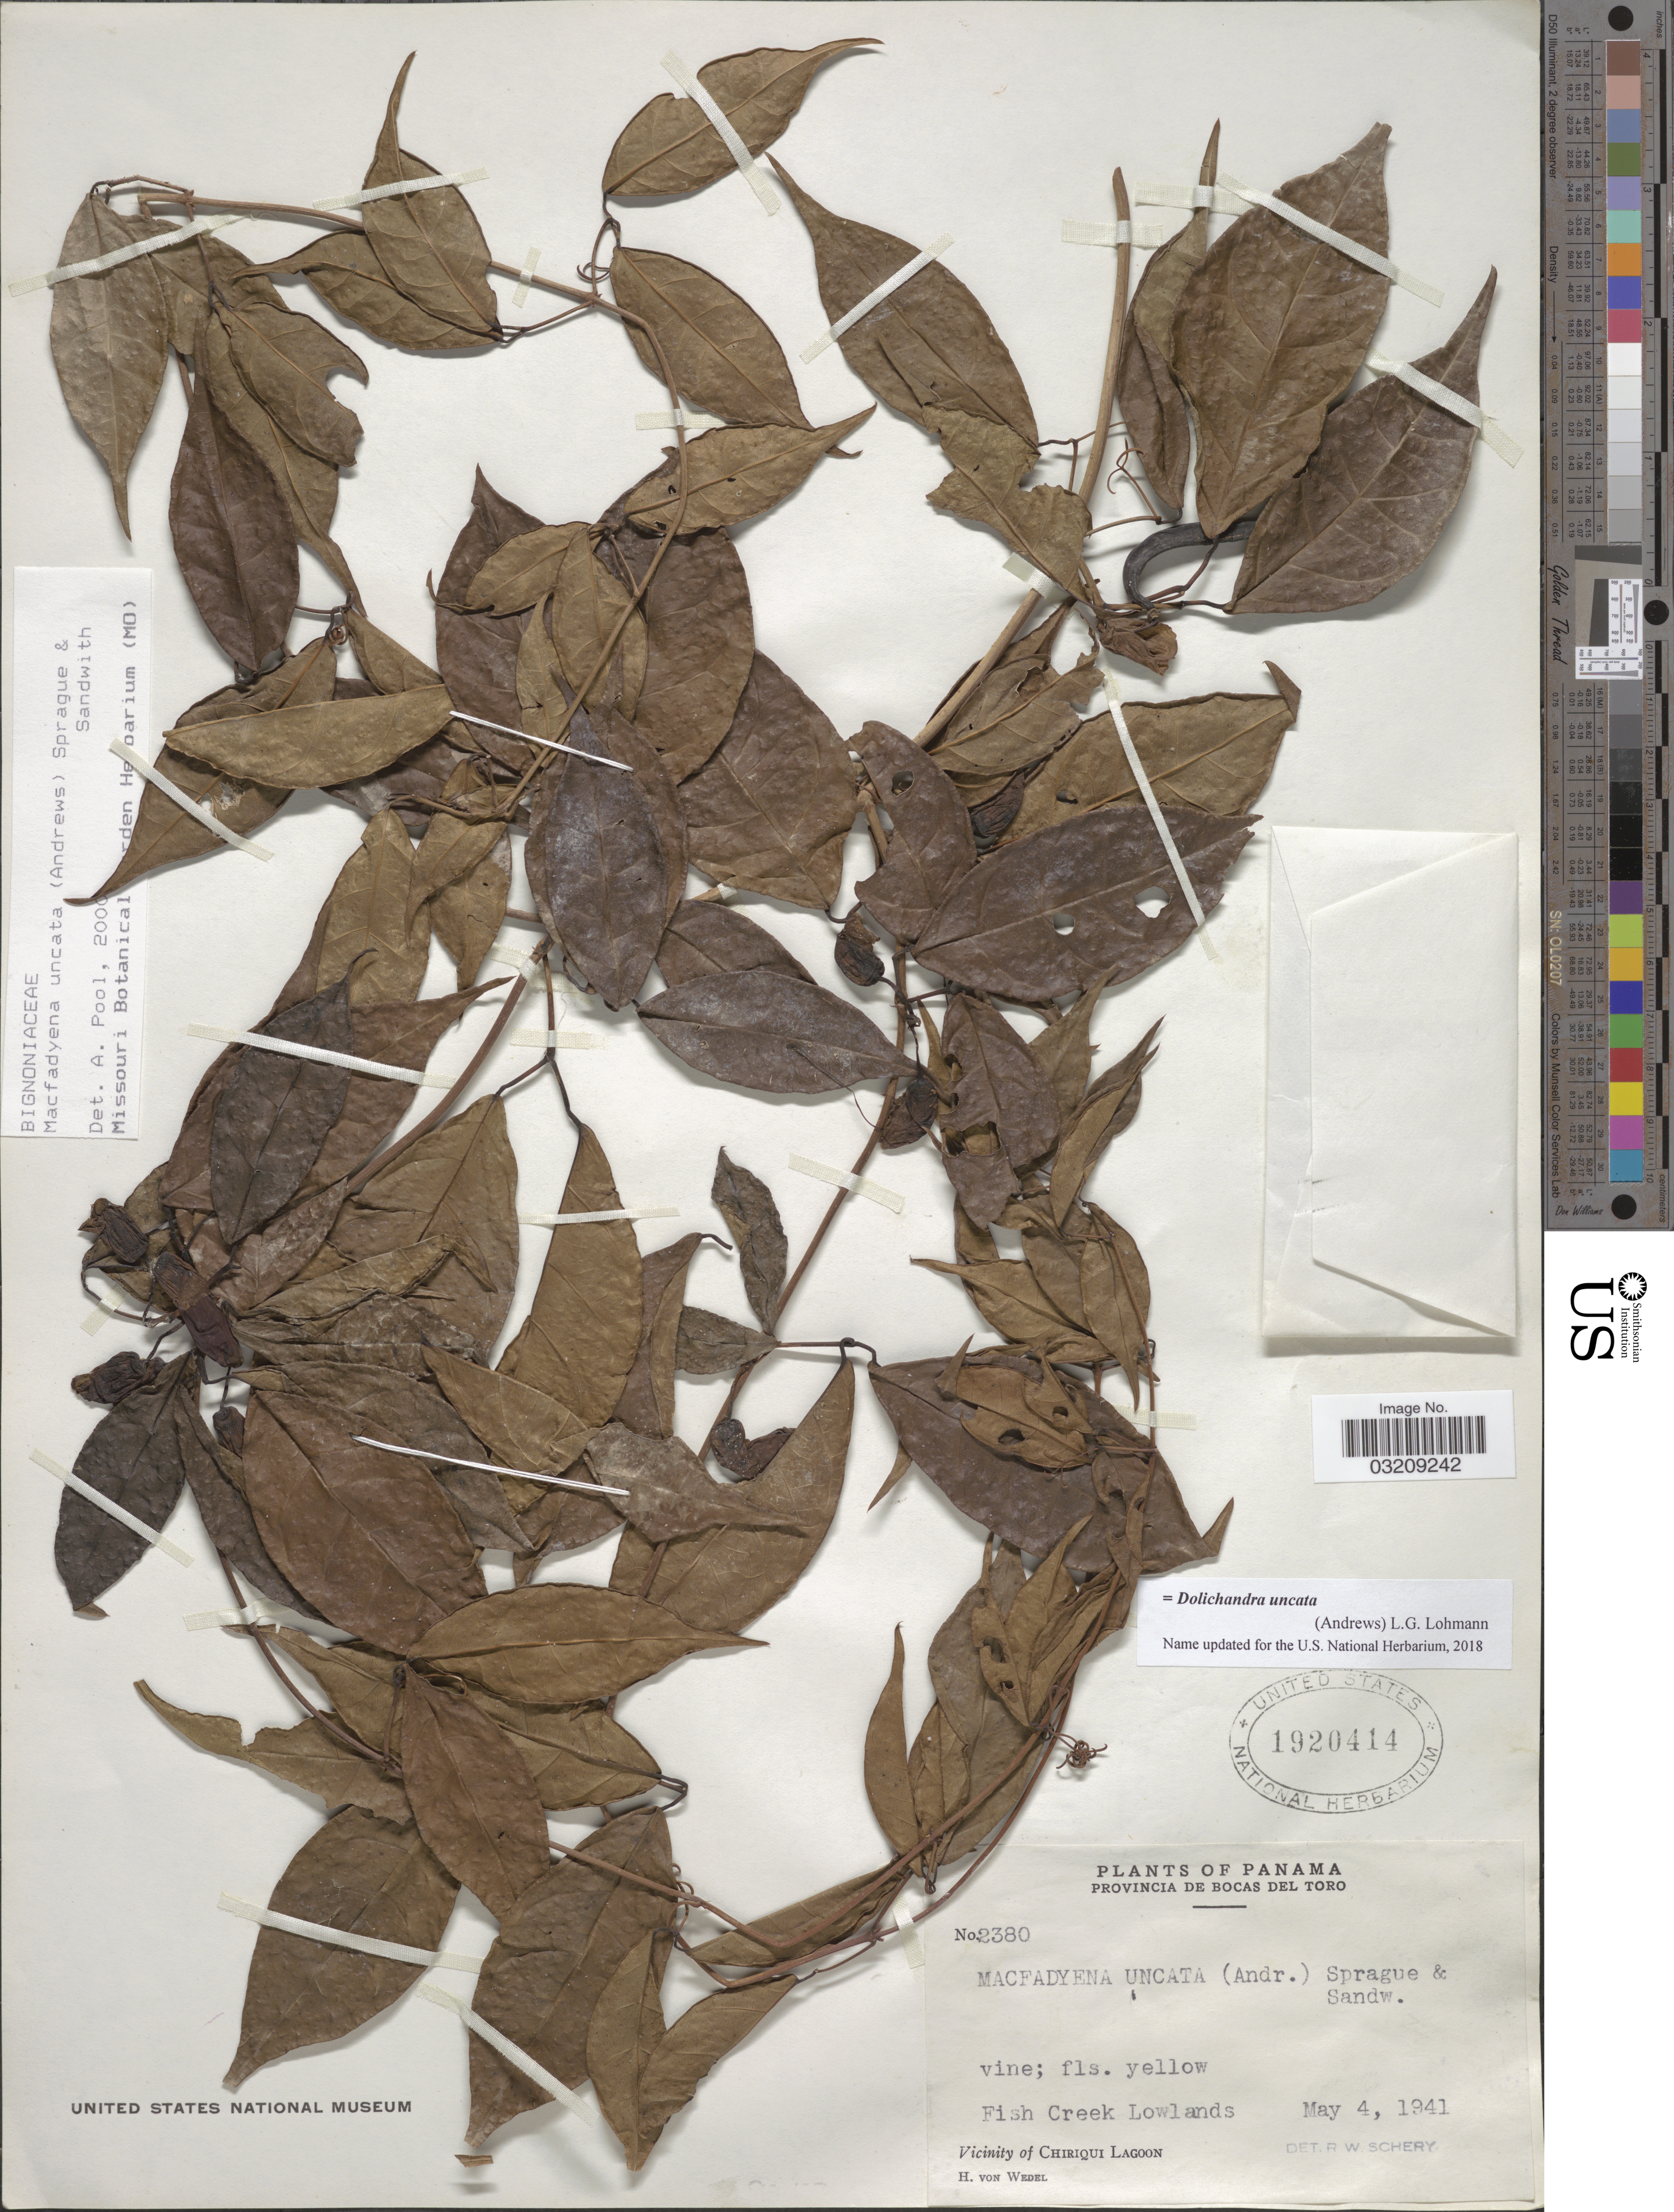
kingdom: Plantae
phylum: Tracheophyta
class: Magnoliopsida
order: Lamiales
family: Bignoniaceae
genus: Dolichandra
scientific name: Dolichandra uncata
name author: (Andrews) L.G. Lohmann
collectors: H. von Wedel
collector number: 2380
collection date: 1941-05-04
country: Panama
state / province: Bocas del Toro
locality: Fish Creek Lowlands. Vicinity of Chiriqui Lagoon.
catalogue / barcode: US 1920414